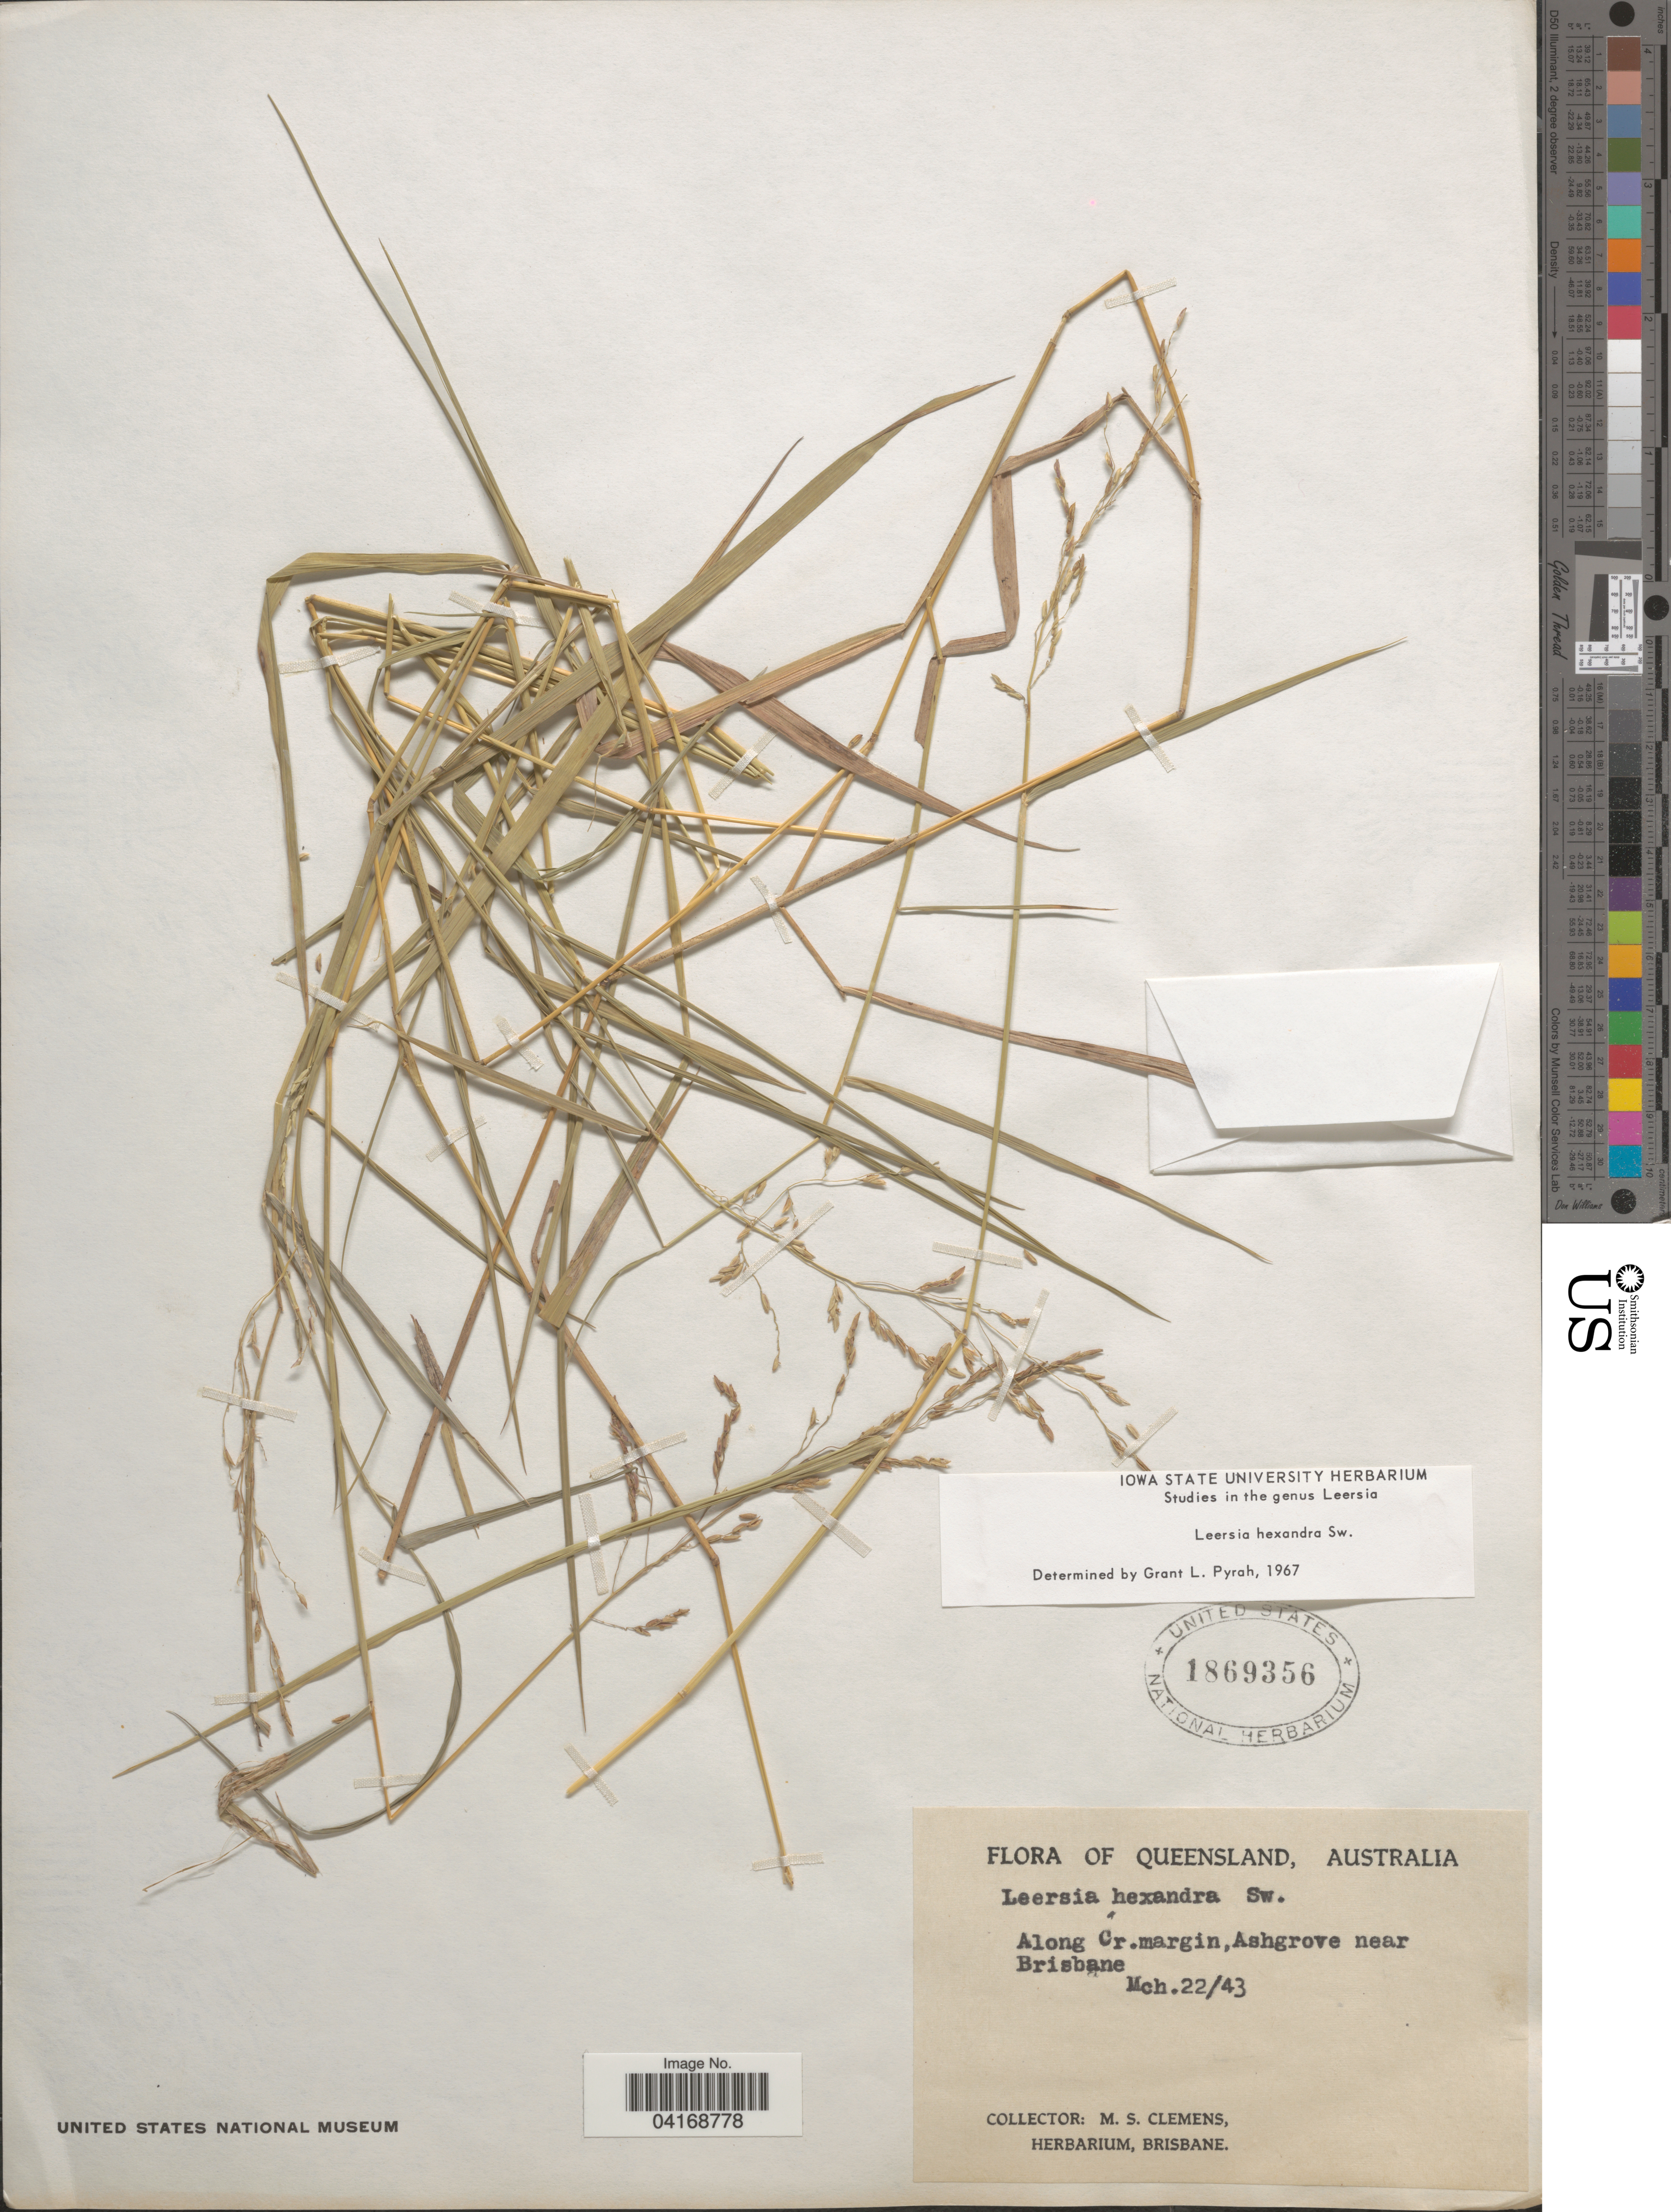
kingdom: Plantae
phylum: Tracheophyta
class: Liliopsida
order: Poales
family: Poaceae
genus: Leersia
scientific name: Leersia hexandra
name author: Sw.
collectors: M. S. Clemens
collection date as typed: Transcribed d/m/y: 22/3/43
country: Australia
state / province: Queensland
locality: Along Cr. margin, Ashgrove near Brisbane.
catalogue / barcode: US 1869356